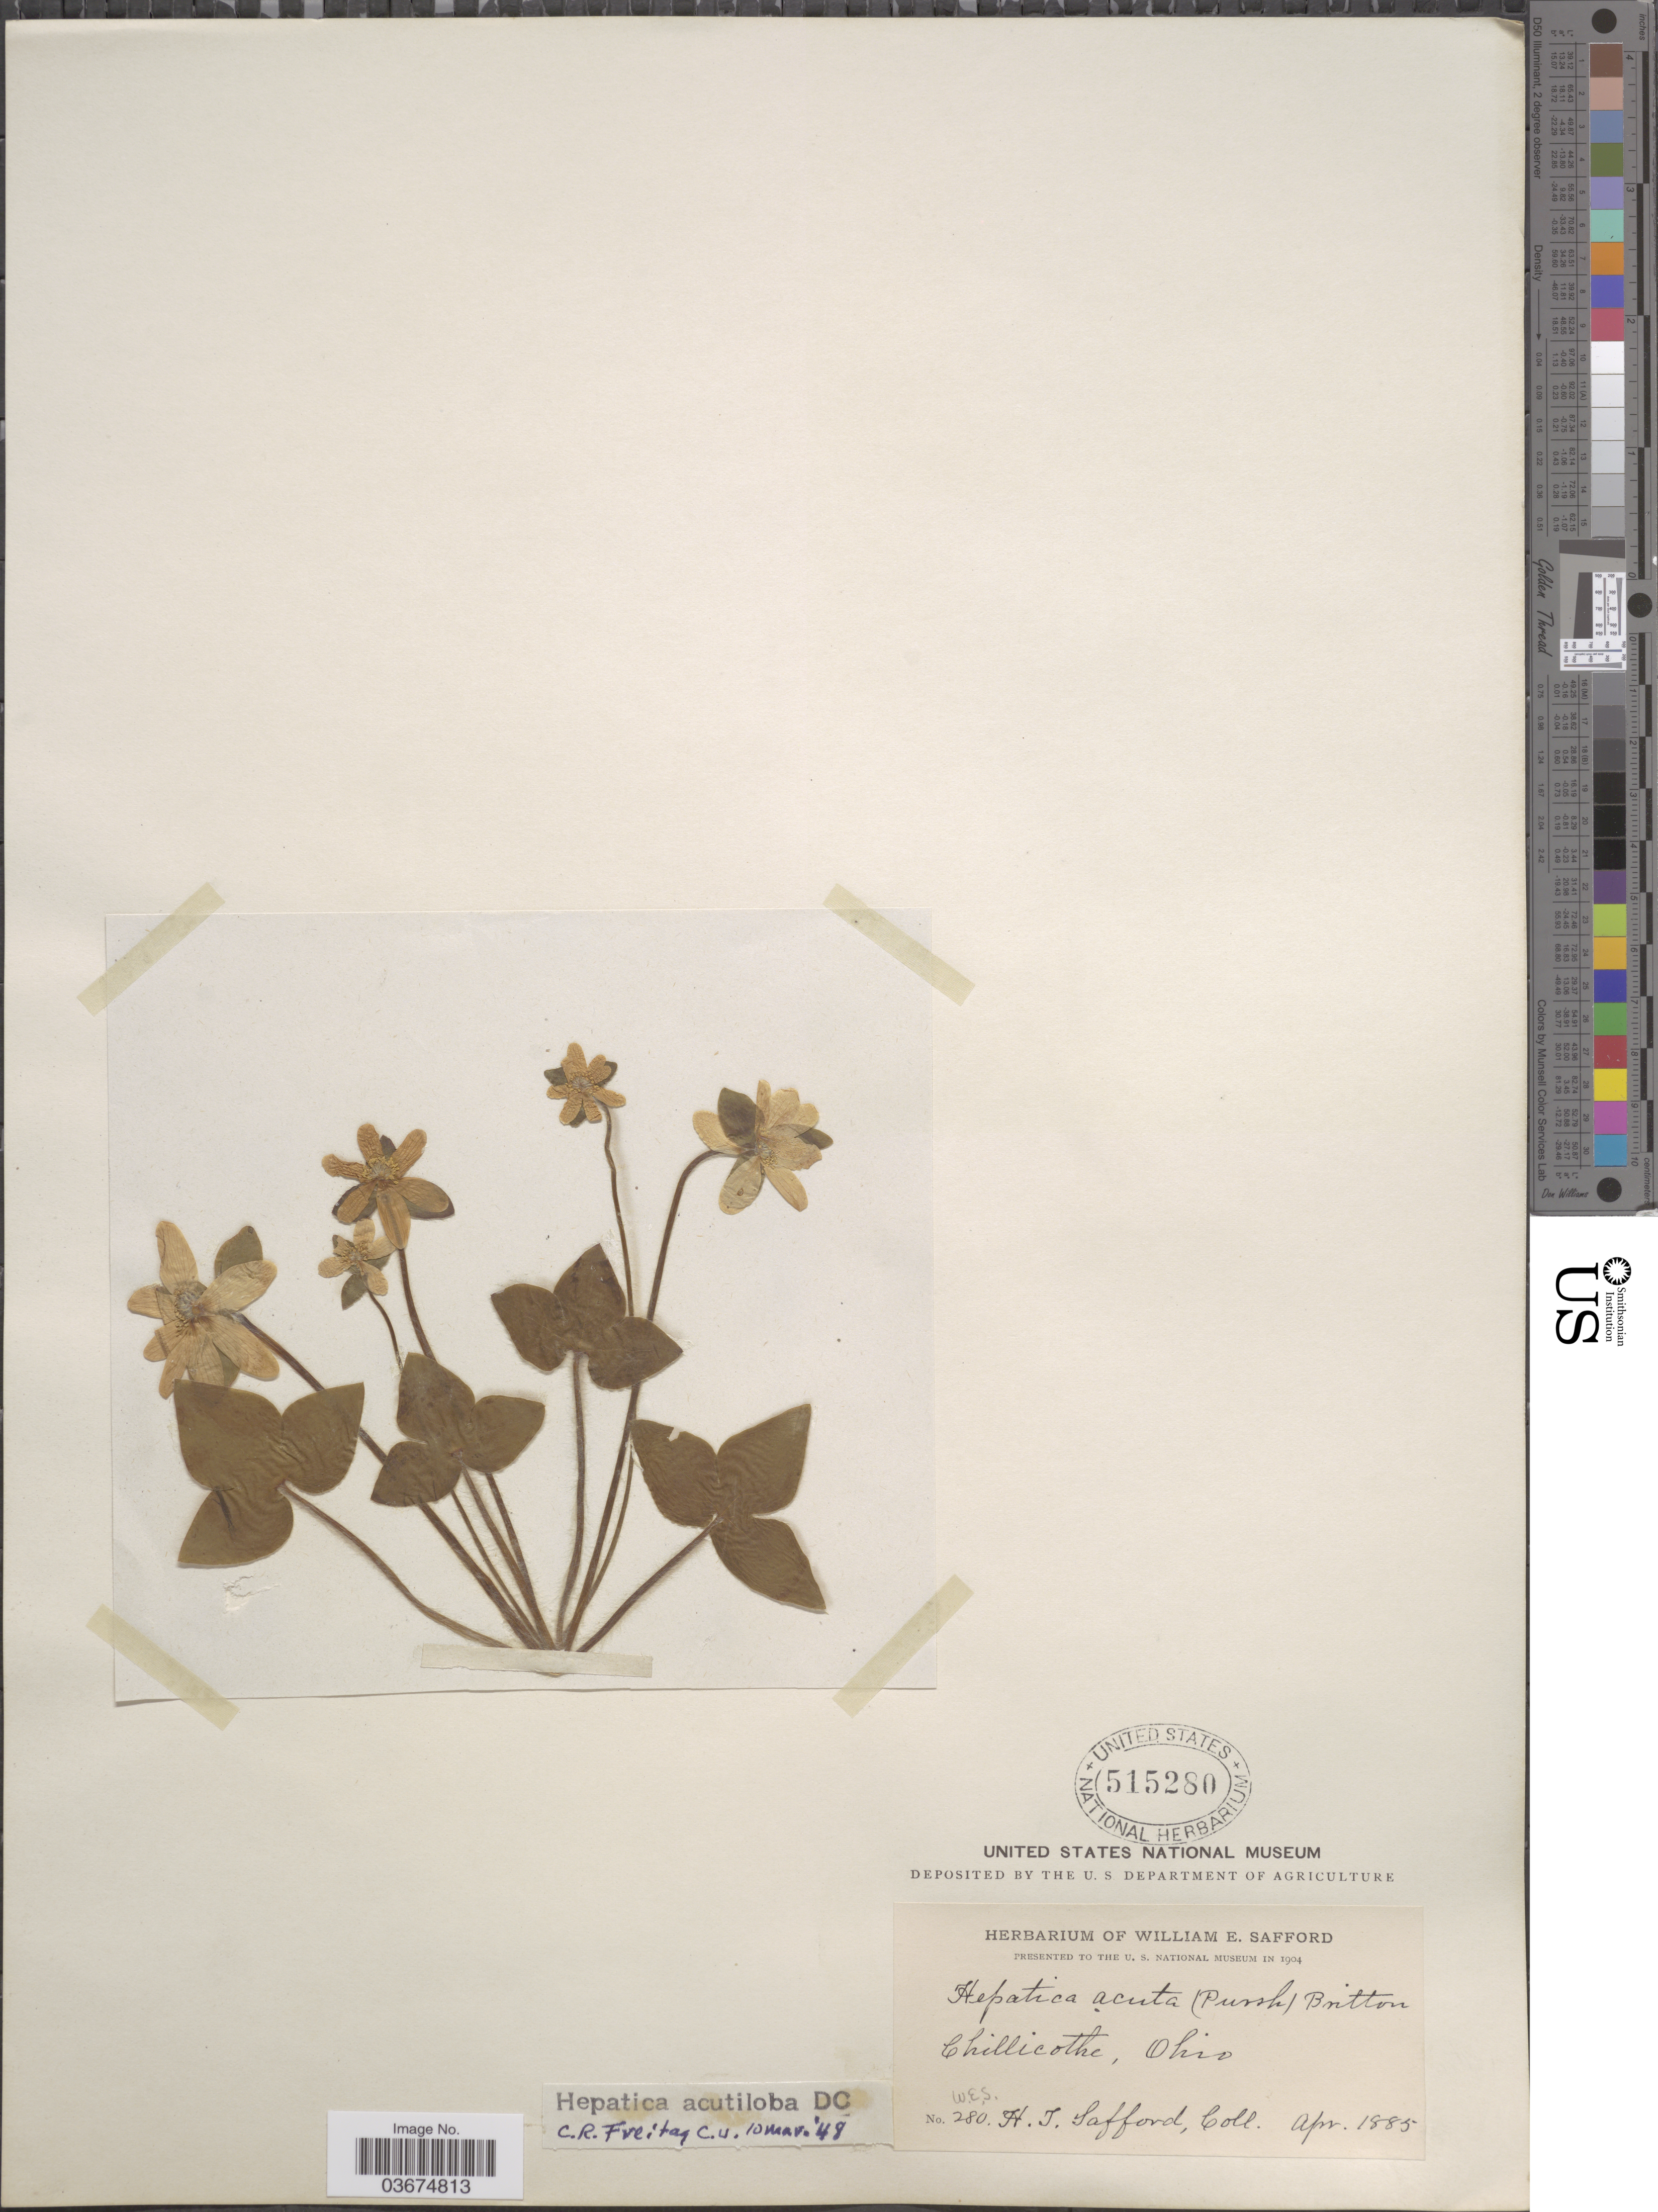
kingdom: Plantae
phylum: Tracheophyta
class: Magnoliopsida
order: Ranunculales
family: Ranunculaceae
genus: Hepatica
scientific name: Hepatica acutiloba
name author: DC.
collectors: H. Safford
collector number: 280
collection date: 1885-04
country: United States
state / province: Ohio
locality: Chillicothe.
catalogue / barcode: US 515280